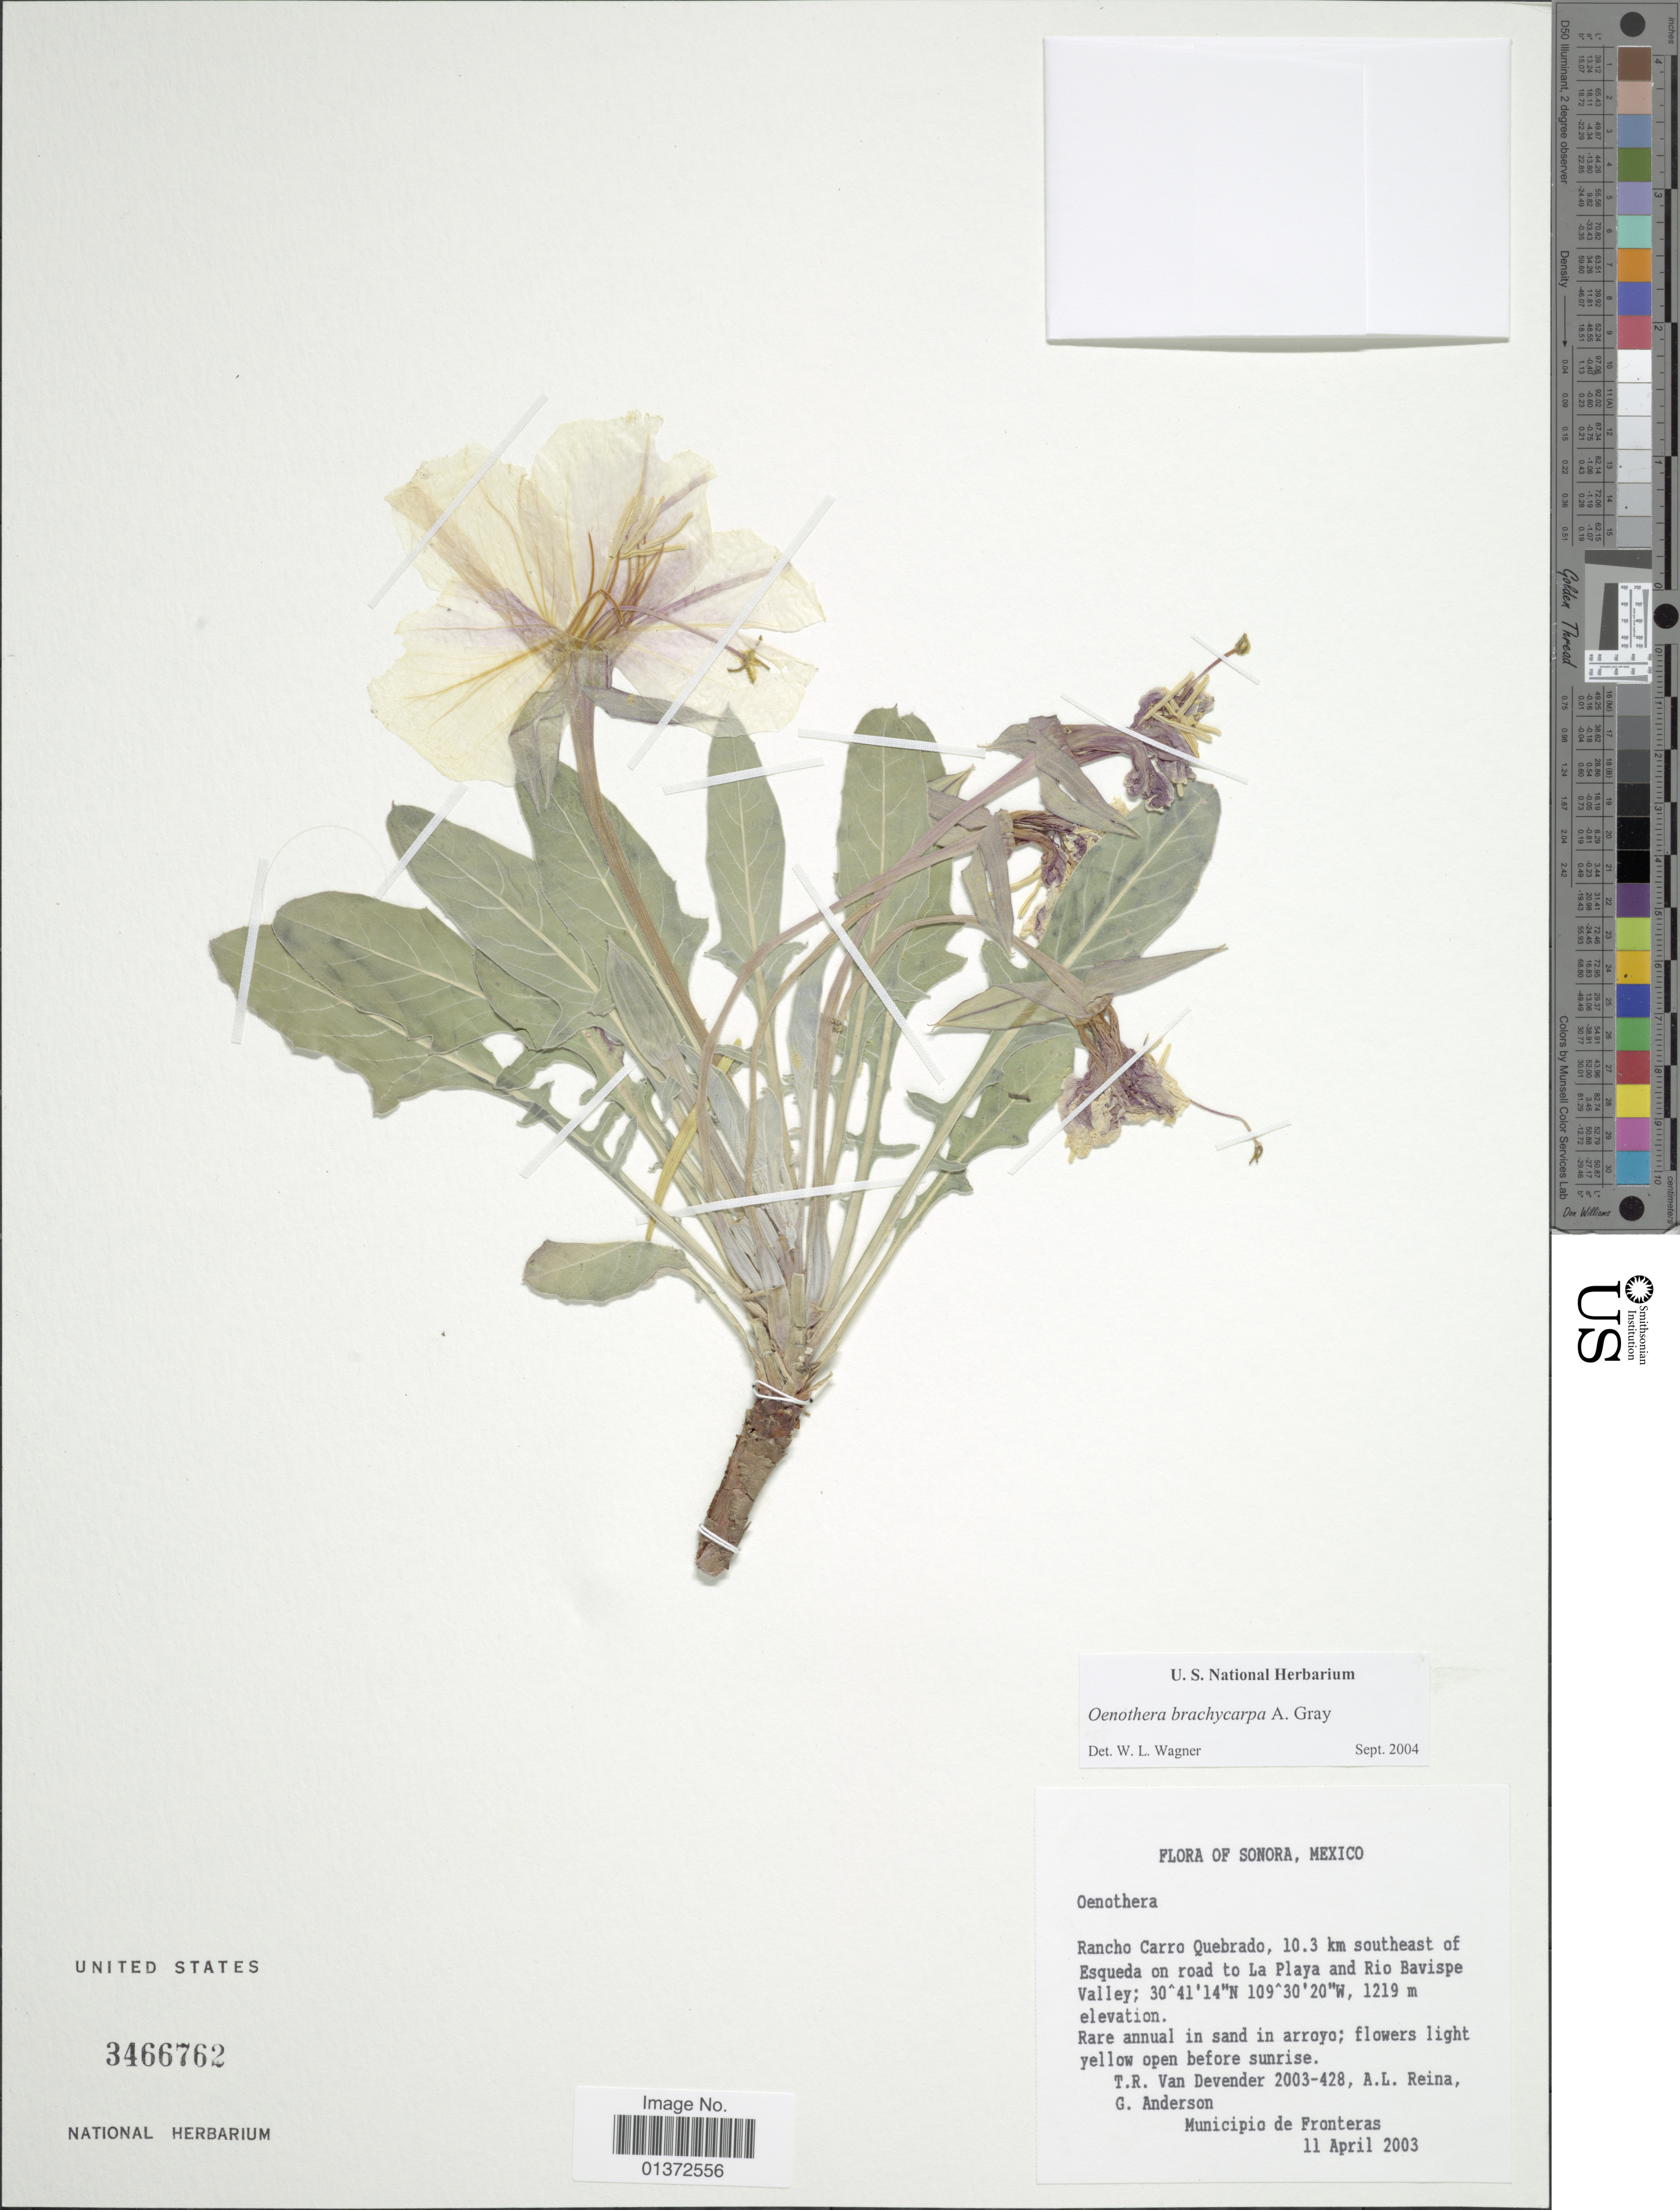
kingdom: Plantae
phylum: Tracheophyta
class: Magnoliopsida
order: Myrtales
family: Onagraceae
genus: Oenothera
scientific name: Oenothera brachycarpa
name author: A. Gray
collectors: T. R. Van Devender, A. L. Reina G. & G. Anderson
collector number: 2003-428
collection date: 2003-04-11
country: Mexico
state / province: Sonora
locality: Rancho Carro Quebrado, 10.3 km southeast of Esqueda on road to La Playa and Rio Bavispe Valley, Municipio de Fronteras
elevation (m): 1219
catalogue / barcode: US 3466762